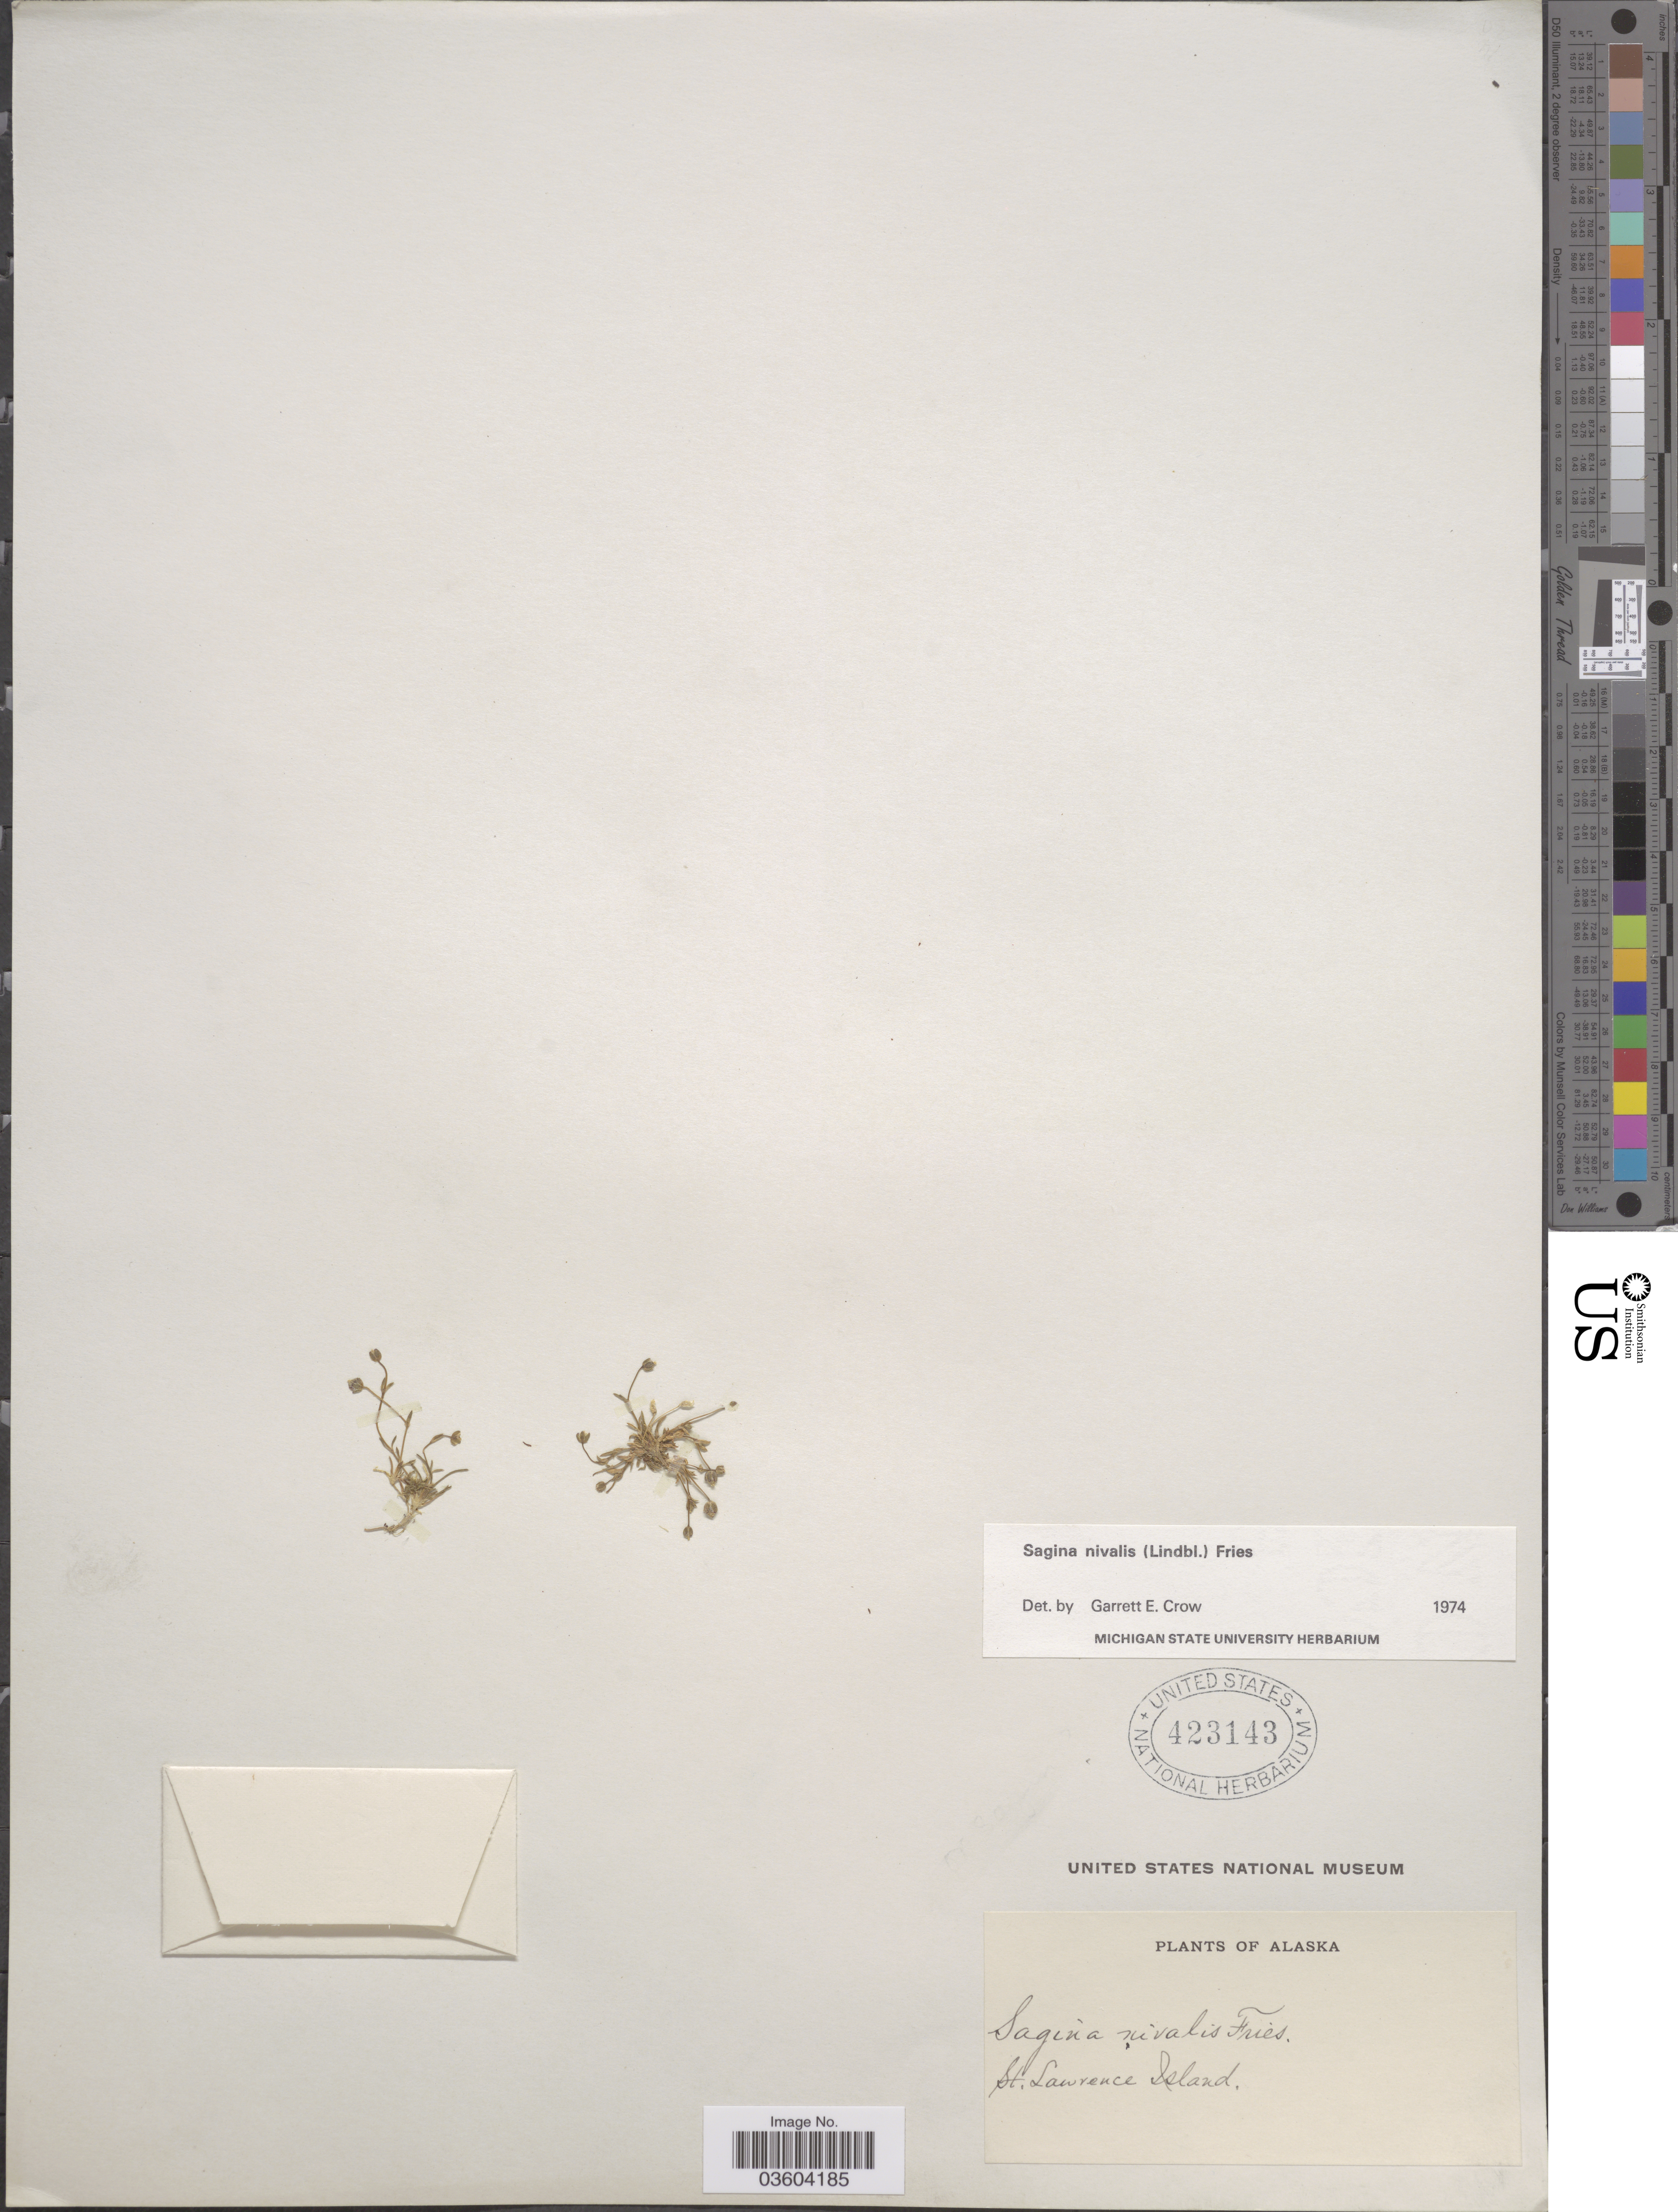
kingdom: Plantae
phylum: Tracheophyta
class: Magnoliopsida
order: Caryophyllales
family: Caryophyllaceae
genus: Sagina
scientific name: Sagina nivalis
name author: (Lindblom) Fr.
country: United States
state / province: Alaska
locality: St. Lawrence Island.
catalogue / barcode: US 423143